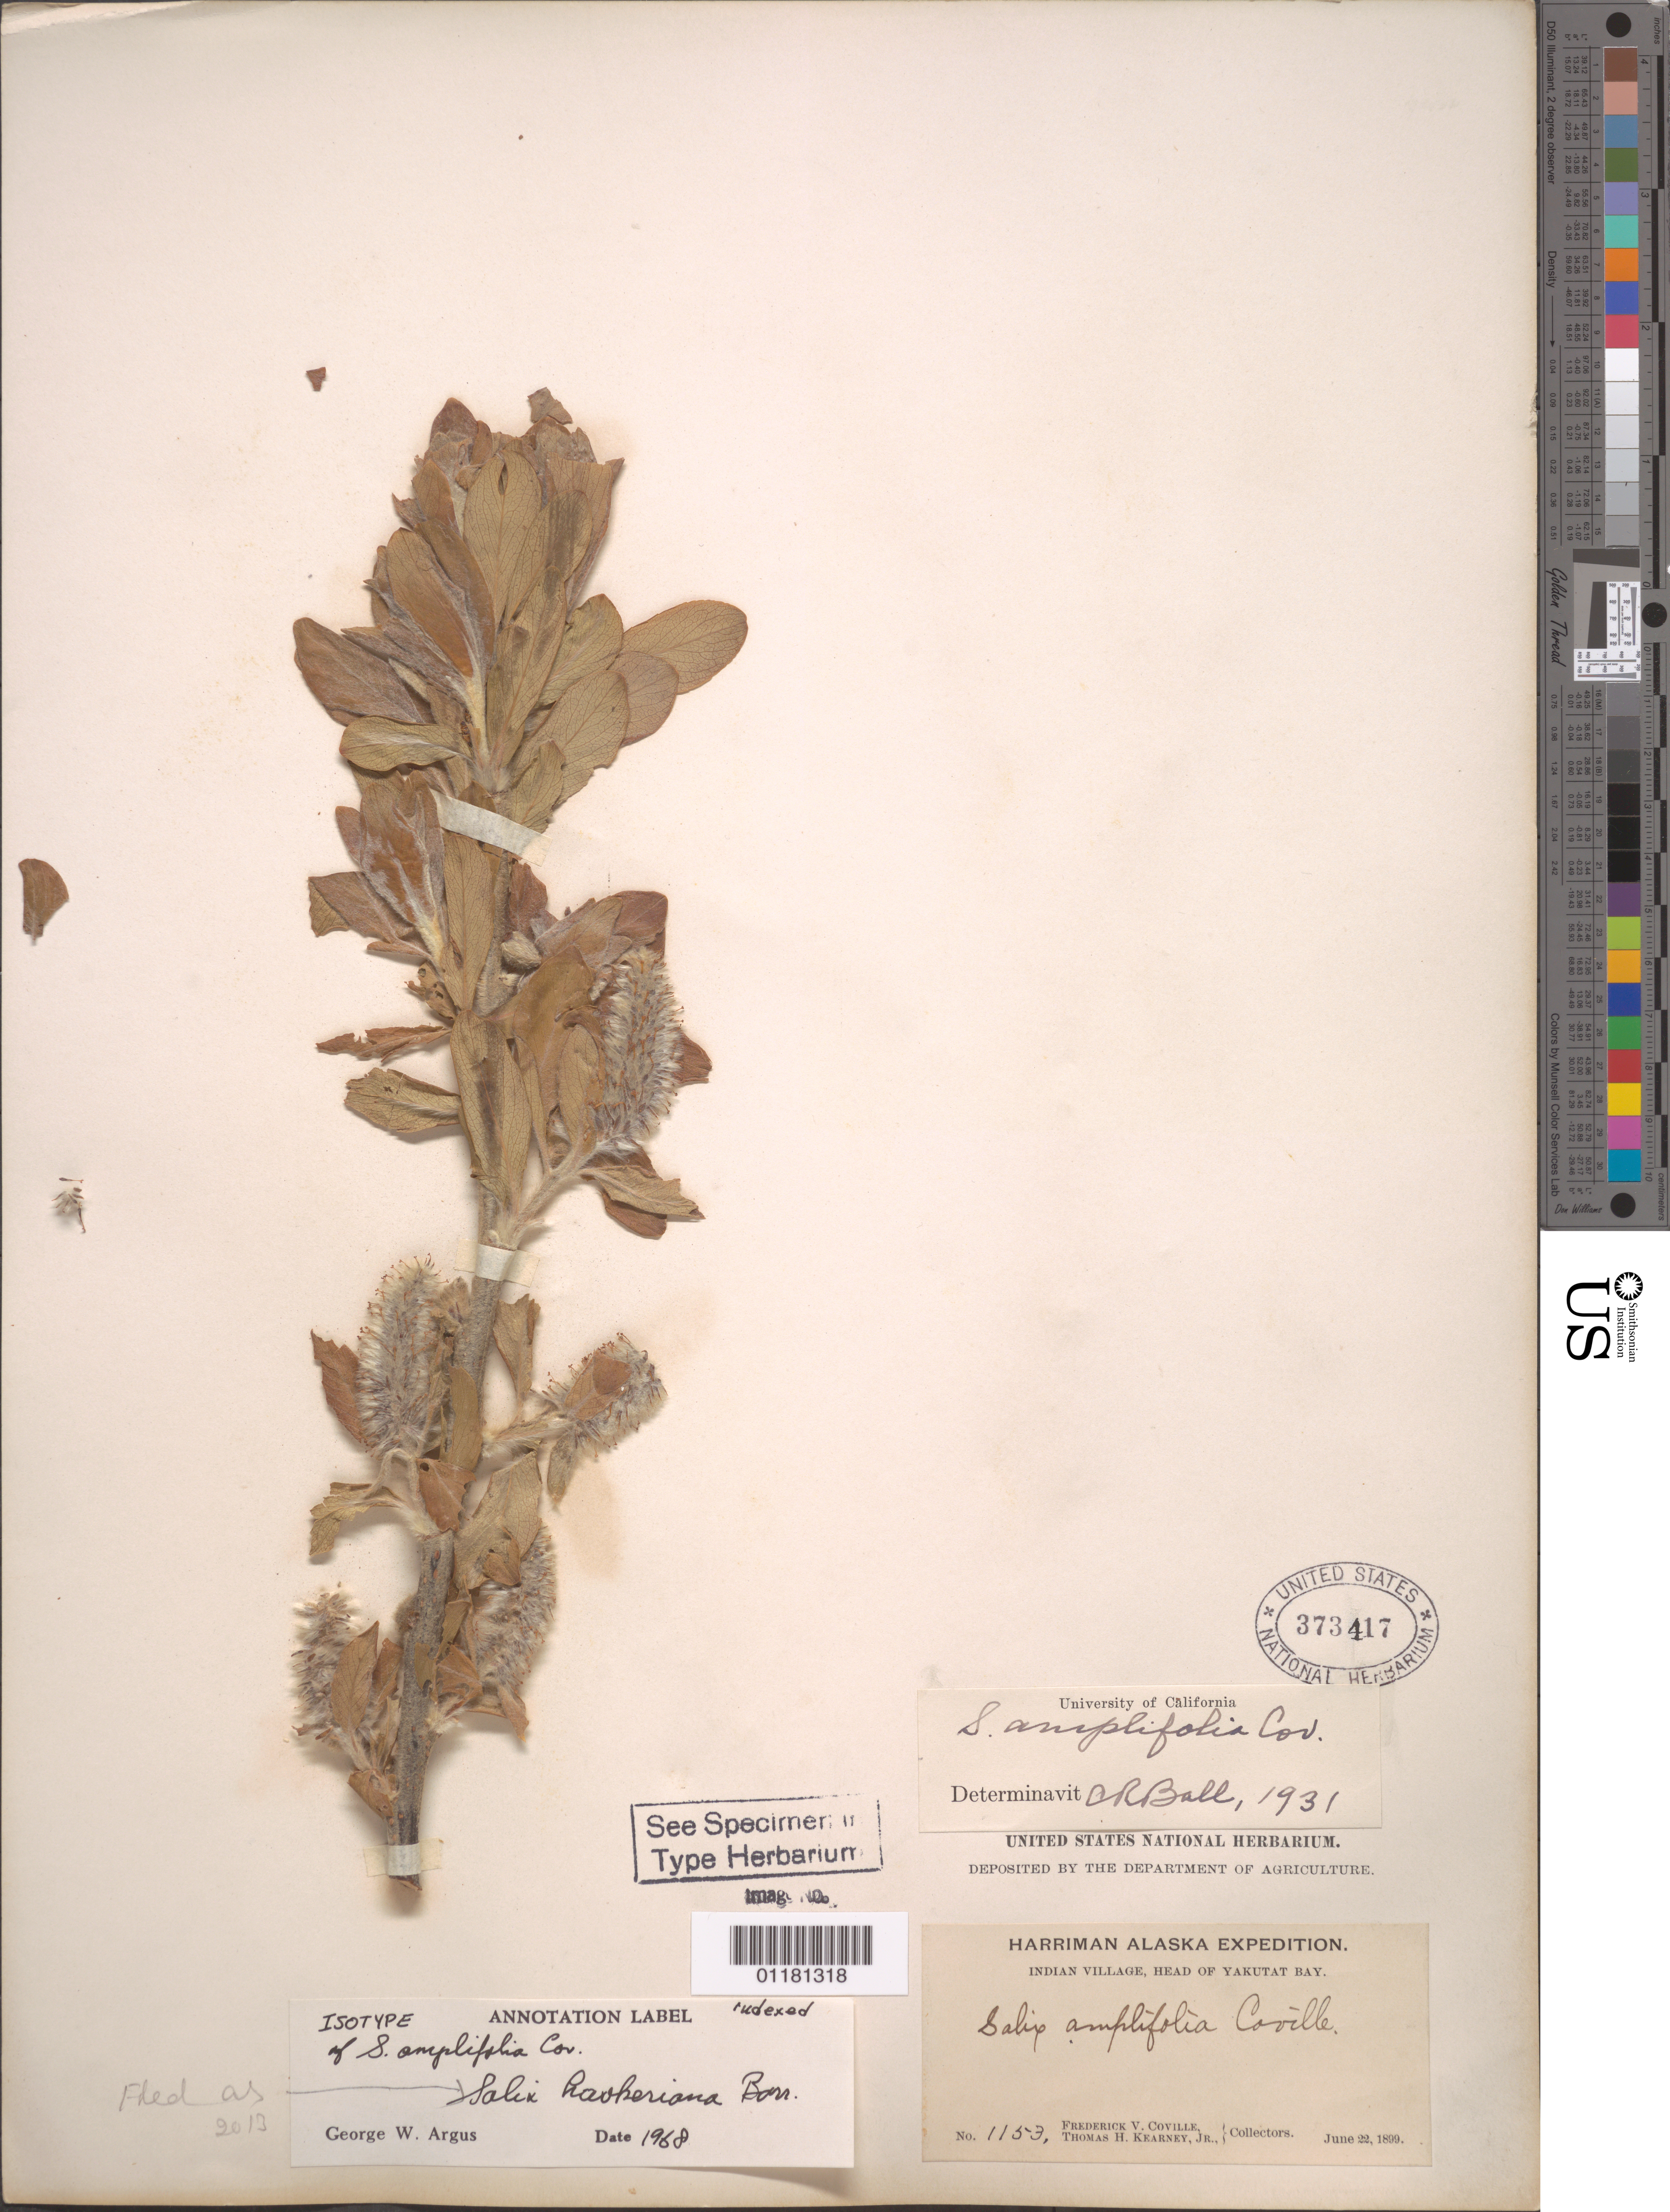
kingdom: Plantae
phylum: Tracheophyta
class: Magnoliopsida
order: Malpighiales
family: Salicaceae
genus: Salix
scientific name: Salix hookeriana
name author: Barratt ex Hook.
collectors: F. V. Coville & T. H. Kearney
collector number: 1153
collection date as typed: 22 Jun 1899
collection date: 1899-06-22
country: United States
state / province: Alaska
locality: Indian Village, Head of Yakutat Bay.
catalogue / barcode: US 373417